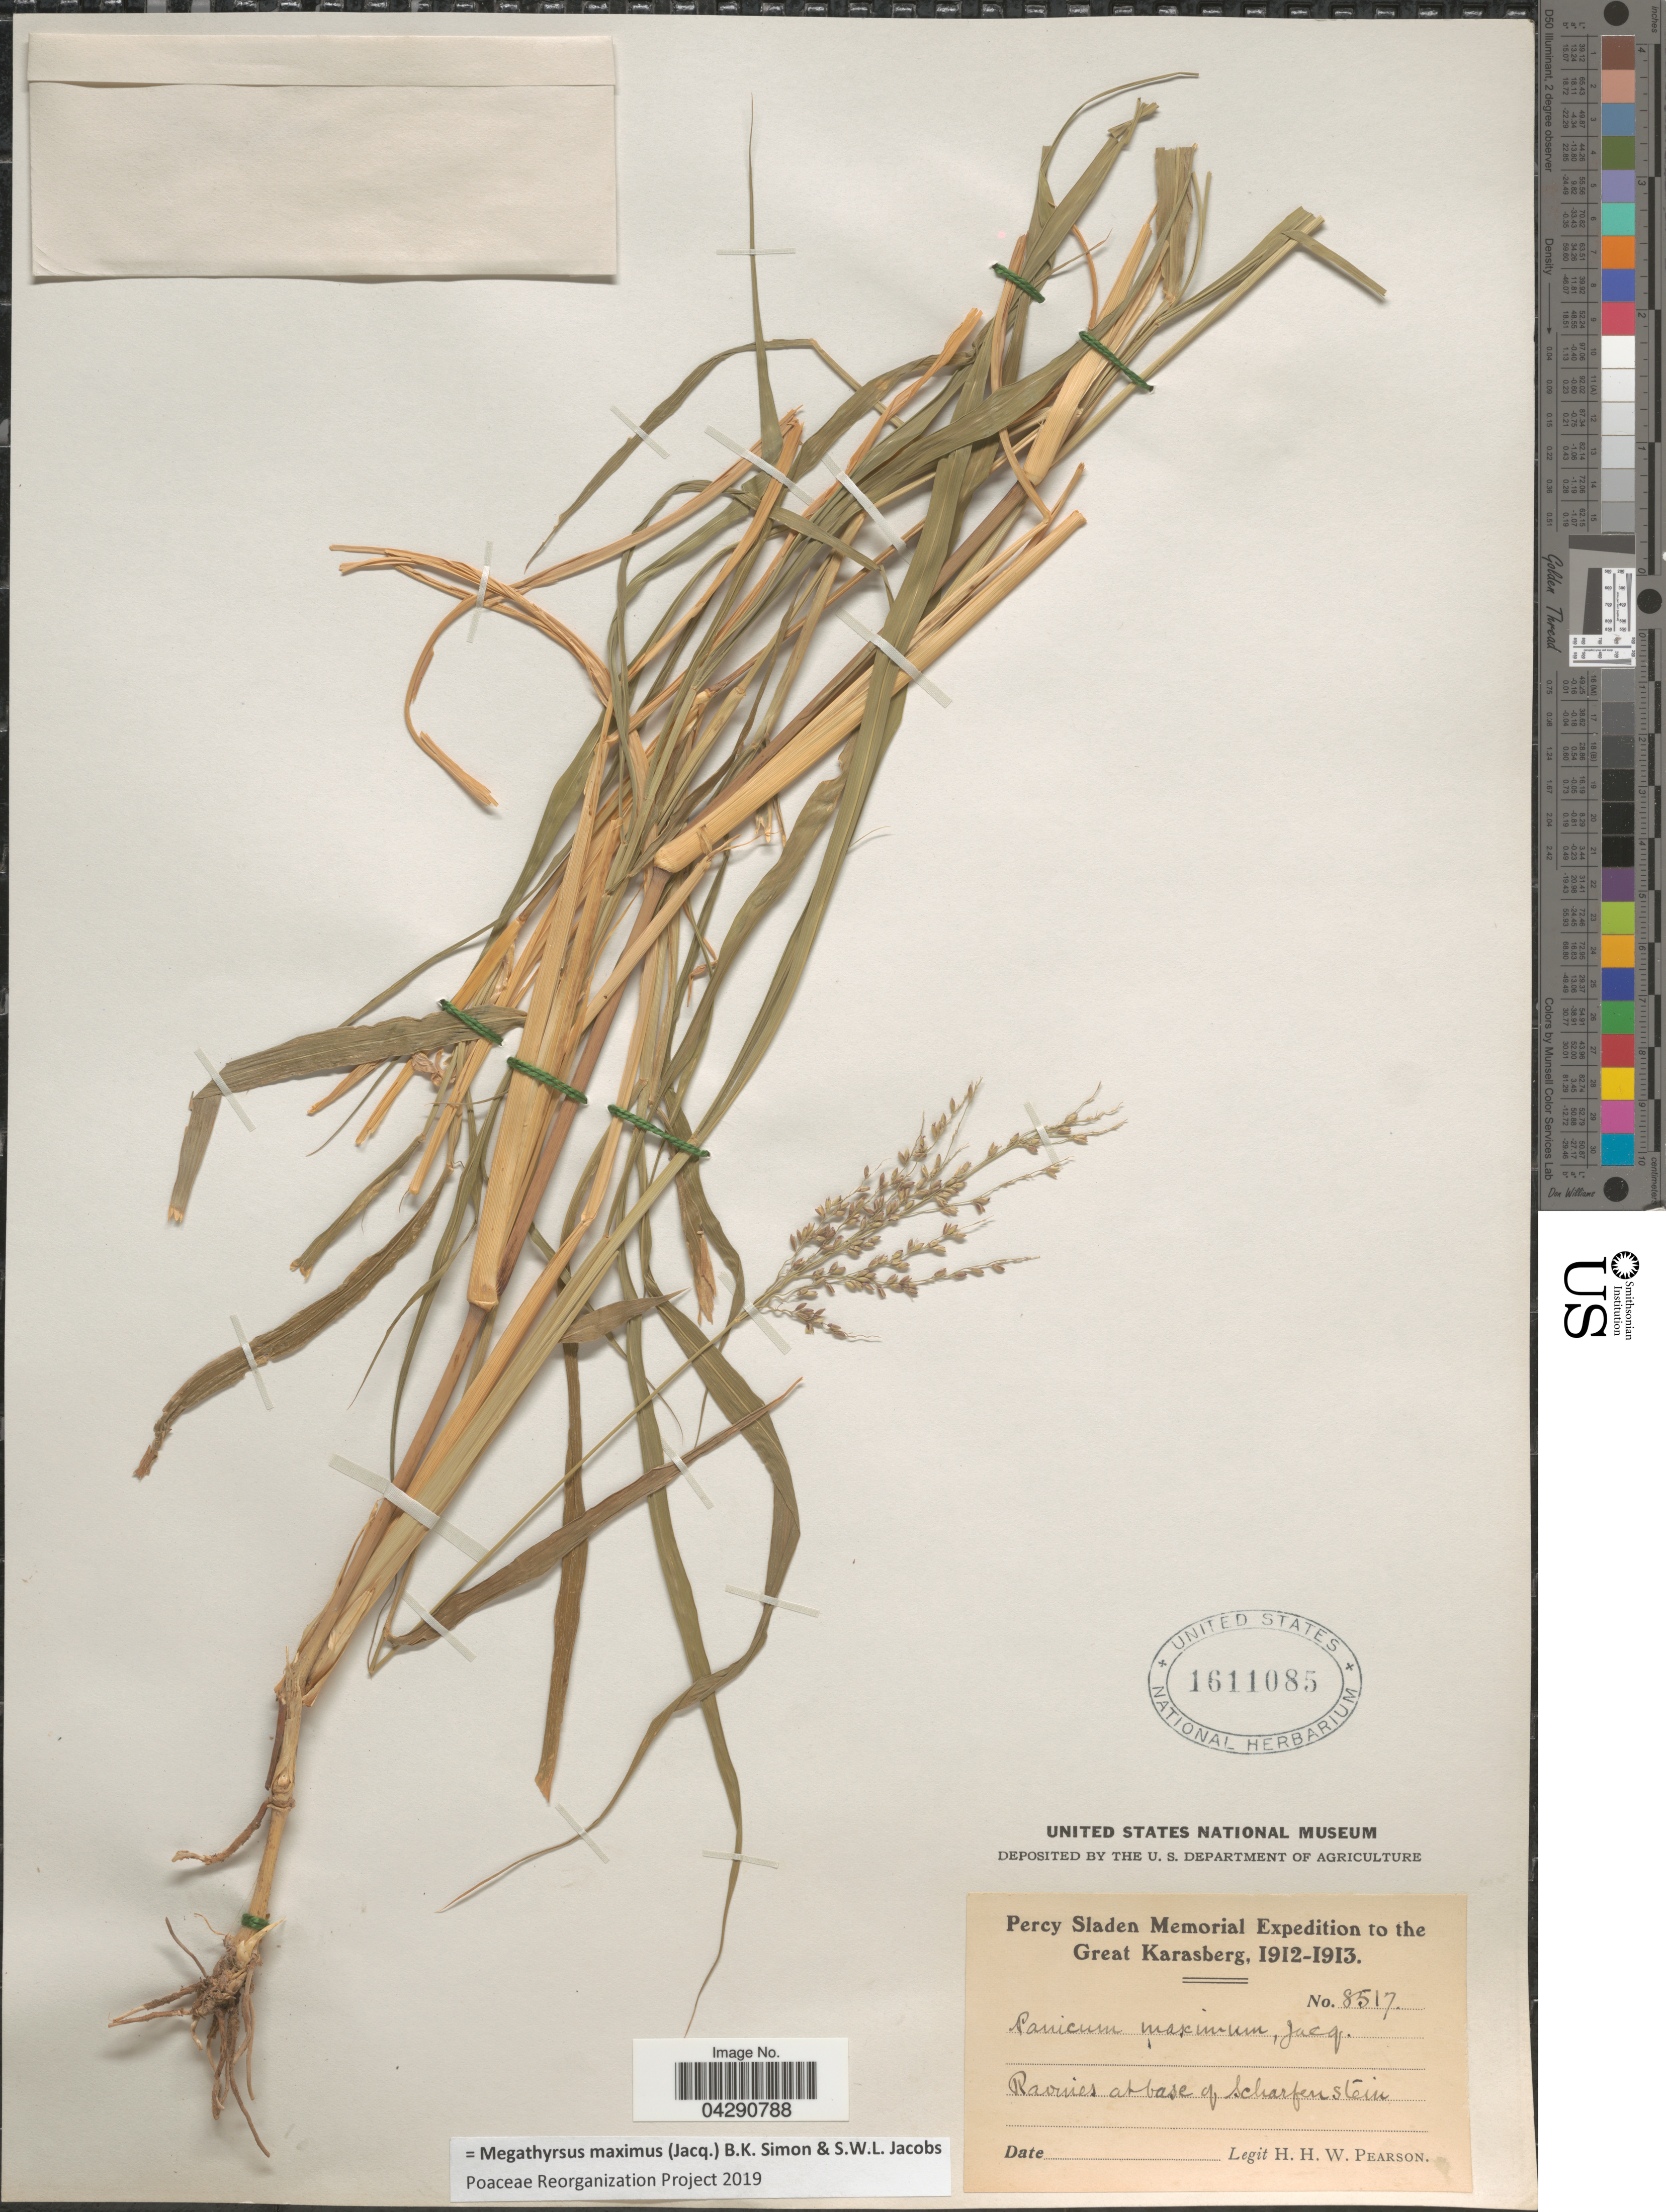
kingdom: Plantae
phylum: Tracheophyta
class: Liliopsida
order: Poales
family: Poaceae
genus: Megathyrsus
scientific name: Megathyrsus maximus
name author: (Jacq.) B.K. Simon & S.W.L. Jacobs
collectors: H. H. W. Pearson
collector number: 8517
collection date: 1912/1913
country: Namibia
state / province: Karas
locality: Percy Sladen Memorial Expedition to the Great Karasberg, 1912-1913. Ravines at base of Scharfenstein.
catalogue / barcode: US 1611085